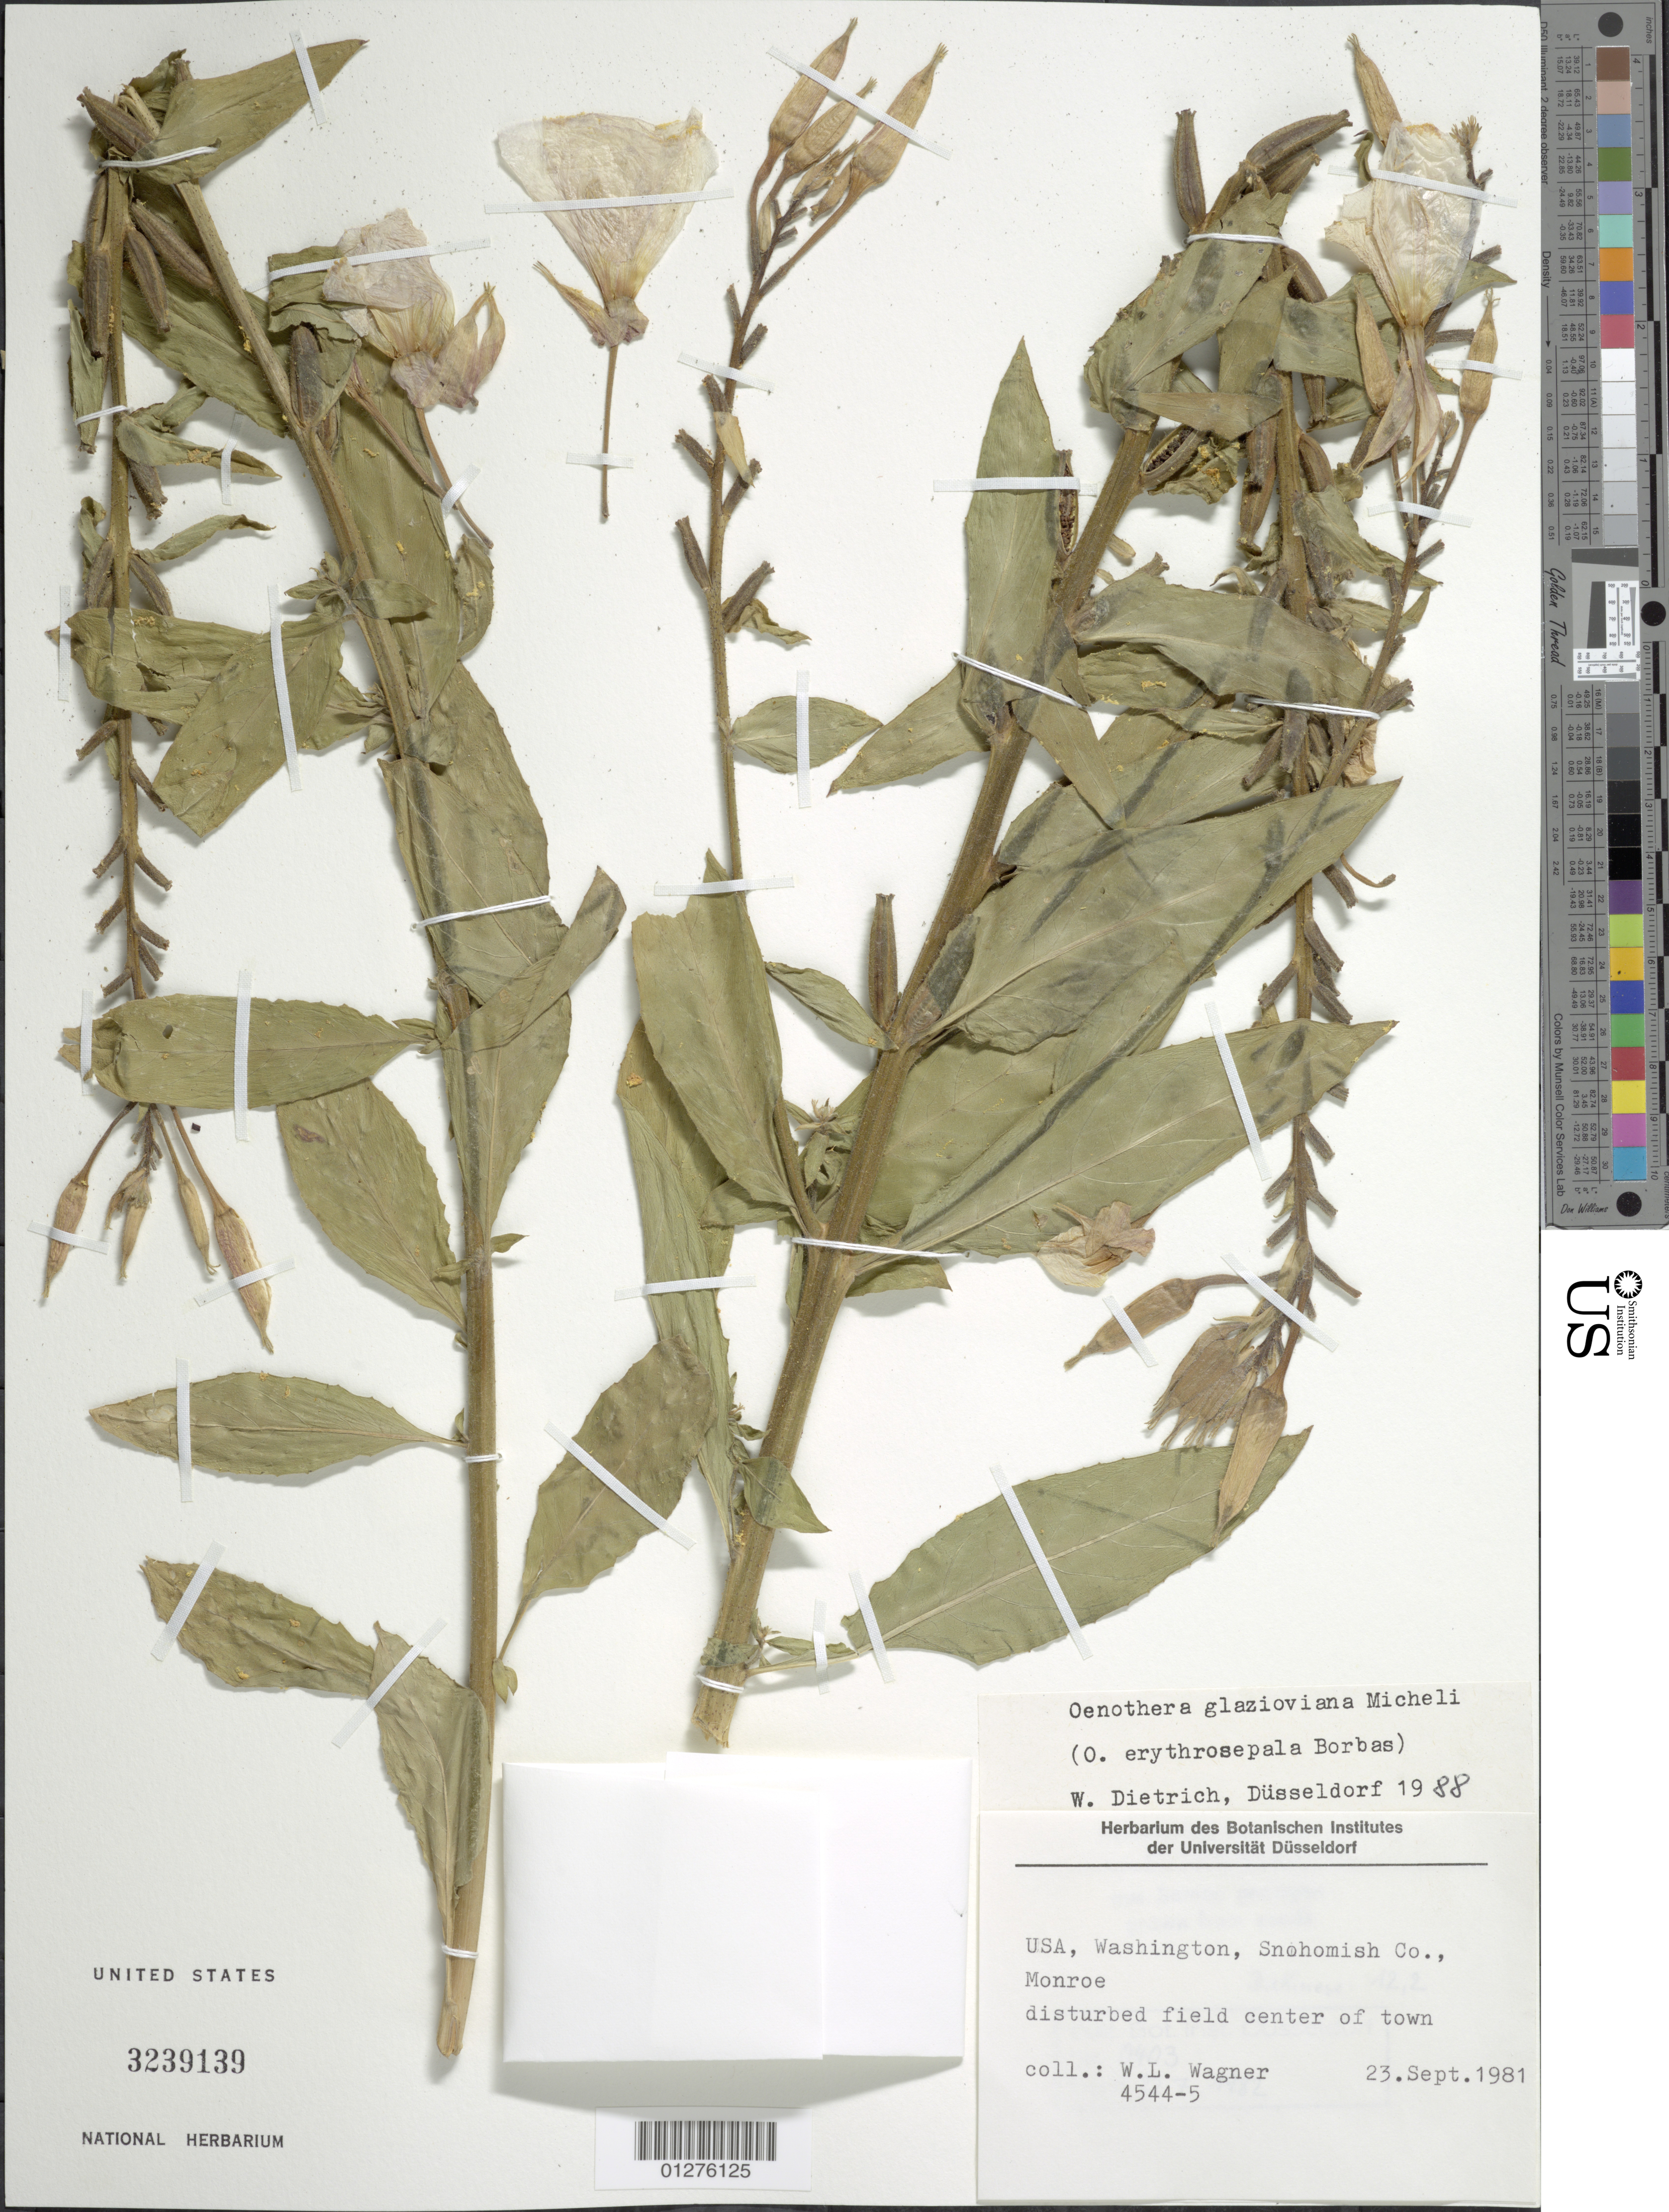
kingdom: Plantae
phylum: Tracheophyta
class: Magnoliopsida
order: Myrtales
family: Onagraceae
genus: Oenothera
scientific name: Oenothera glazioviana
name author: Micheli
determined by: Dietrich, W.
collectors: W. L. Wagner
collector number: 4544-5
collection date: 1981-09-23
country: United States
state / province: Washington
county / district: Snohomish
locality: Monroe.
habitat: Disturbed field center of town.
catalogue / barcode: US 3239139